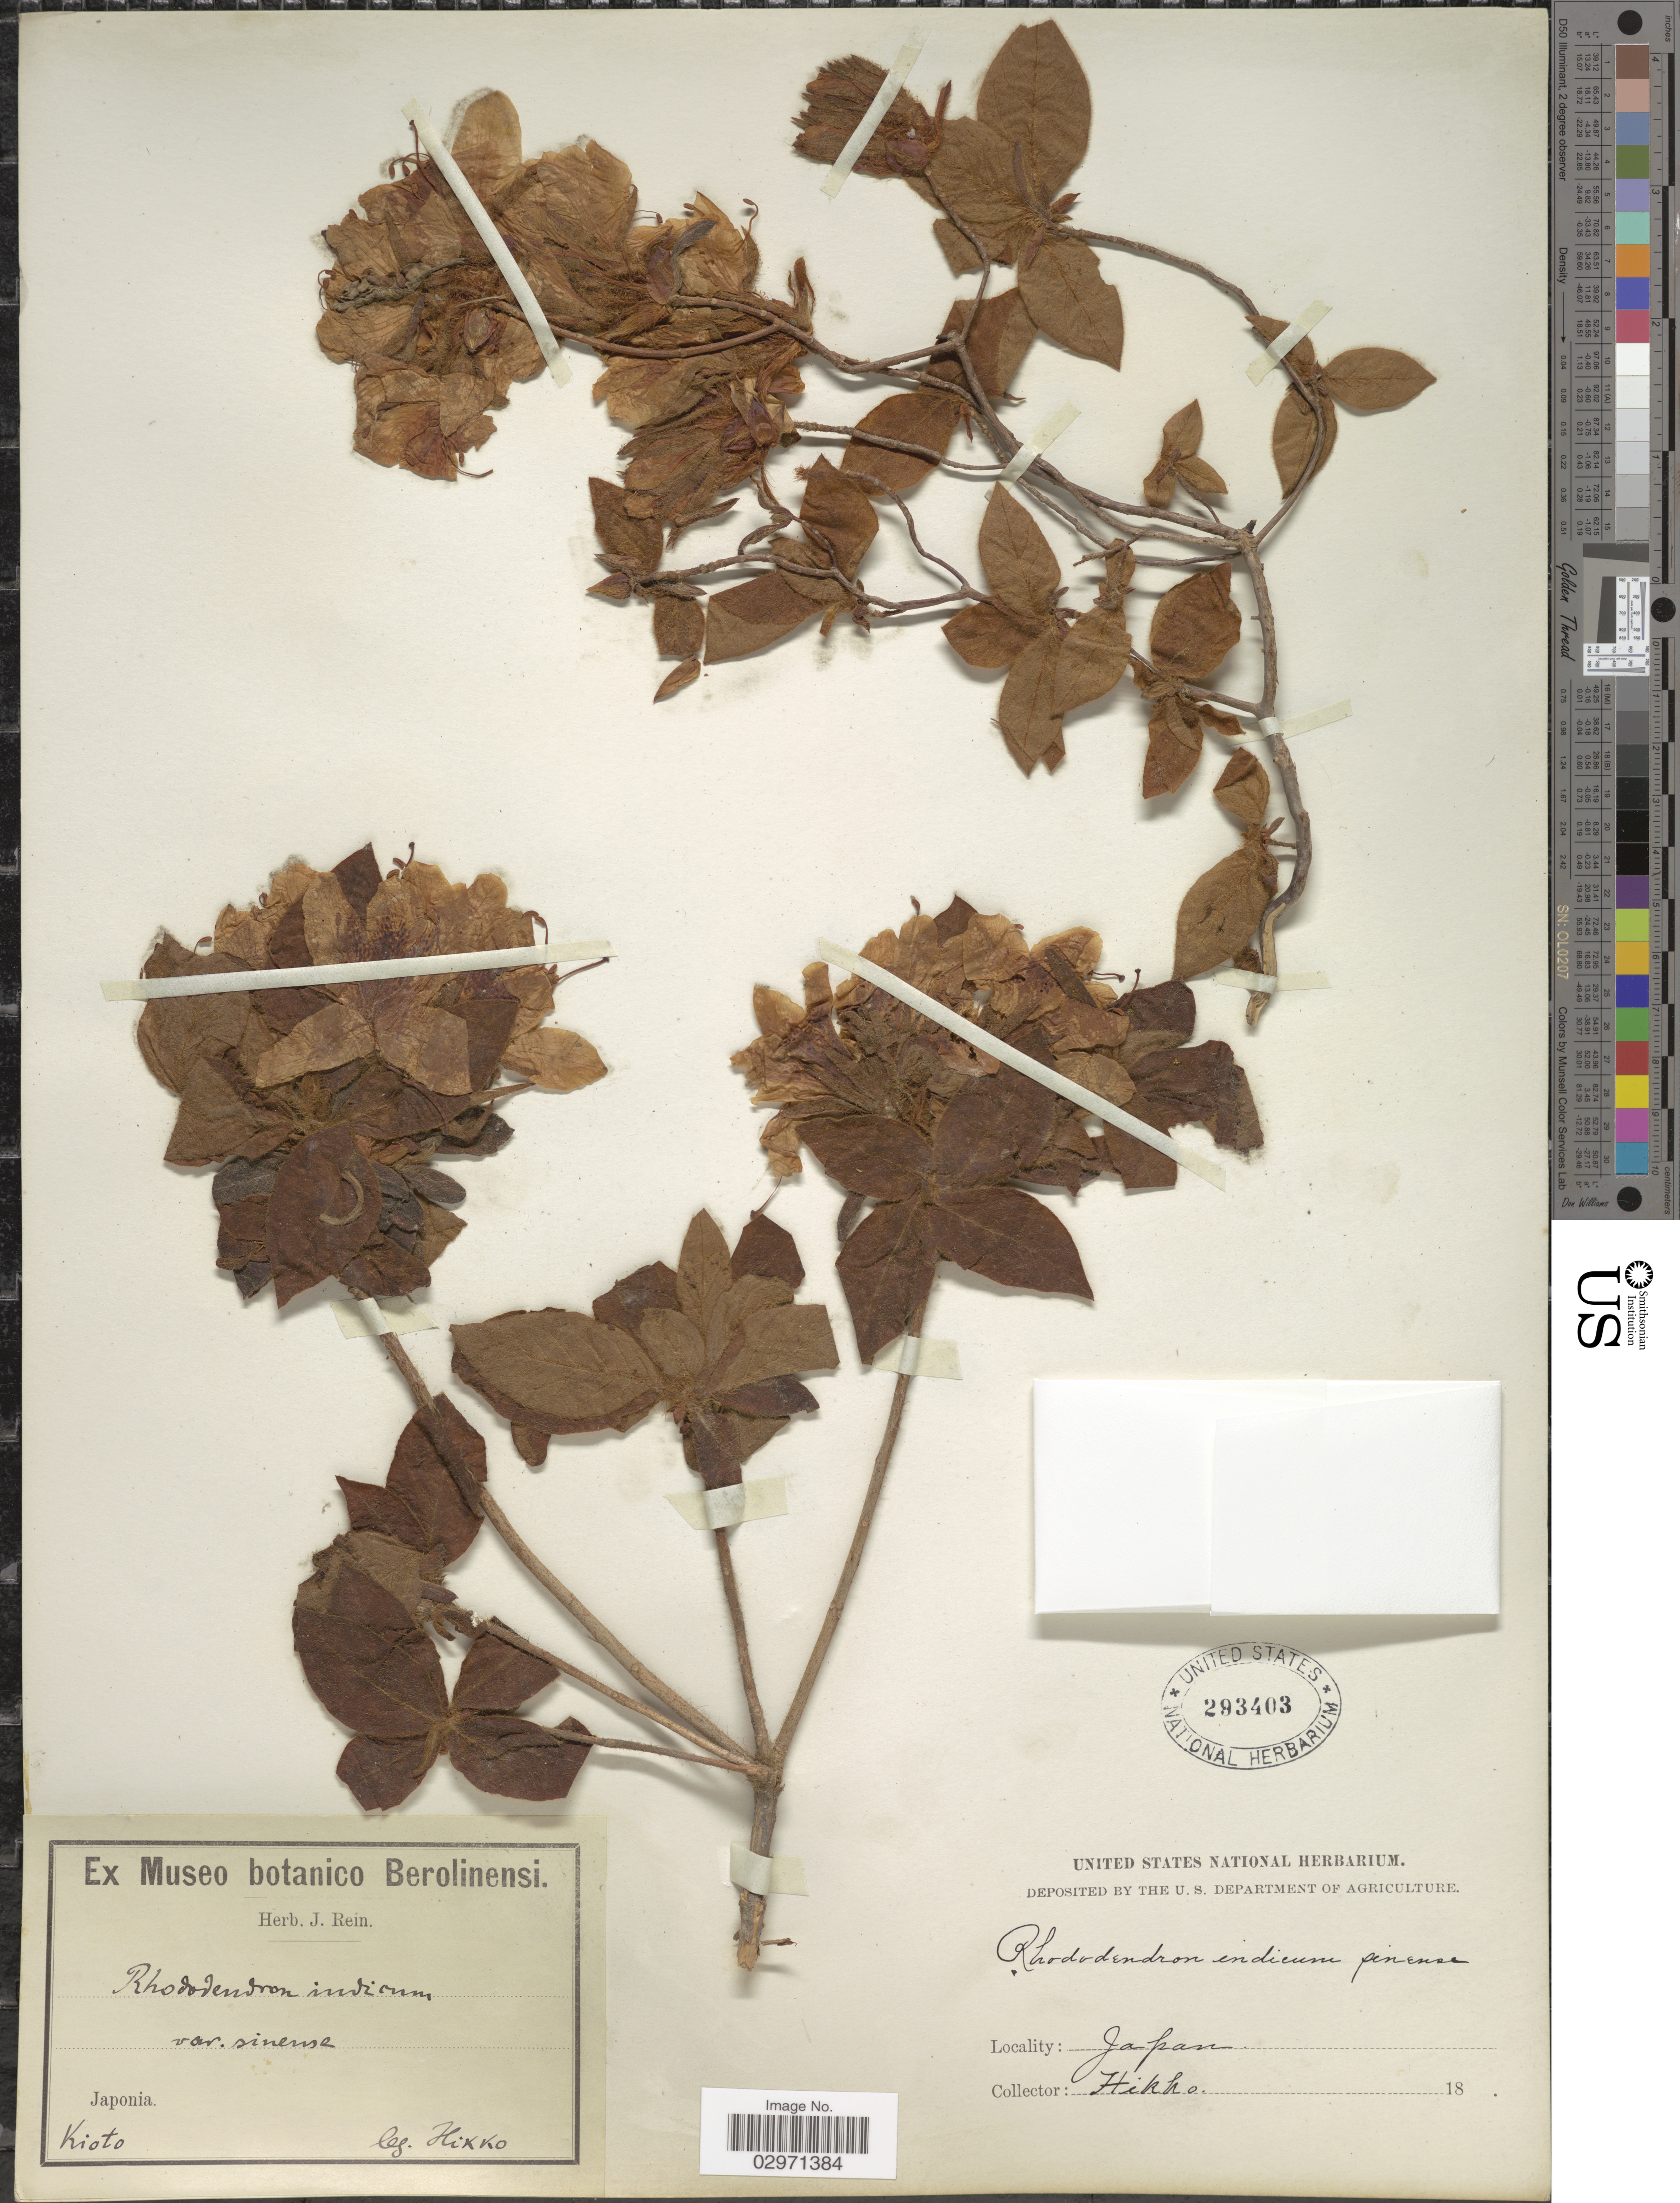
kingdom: Plantae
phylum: Tracheophyta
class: Magnoliopsida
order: Ericales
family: Ericaceae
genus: Rhododendron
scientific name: Rhododendron indicum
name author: (L.) Sweet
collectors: -. Hikko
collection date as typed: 18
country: Japan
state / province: Kyoto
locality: Japonia. Kioto.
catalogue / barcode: US 293403